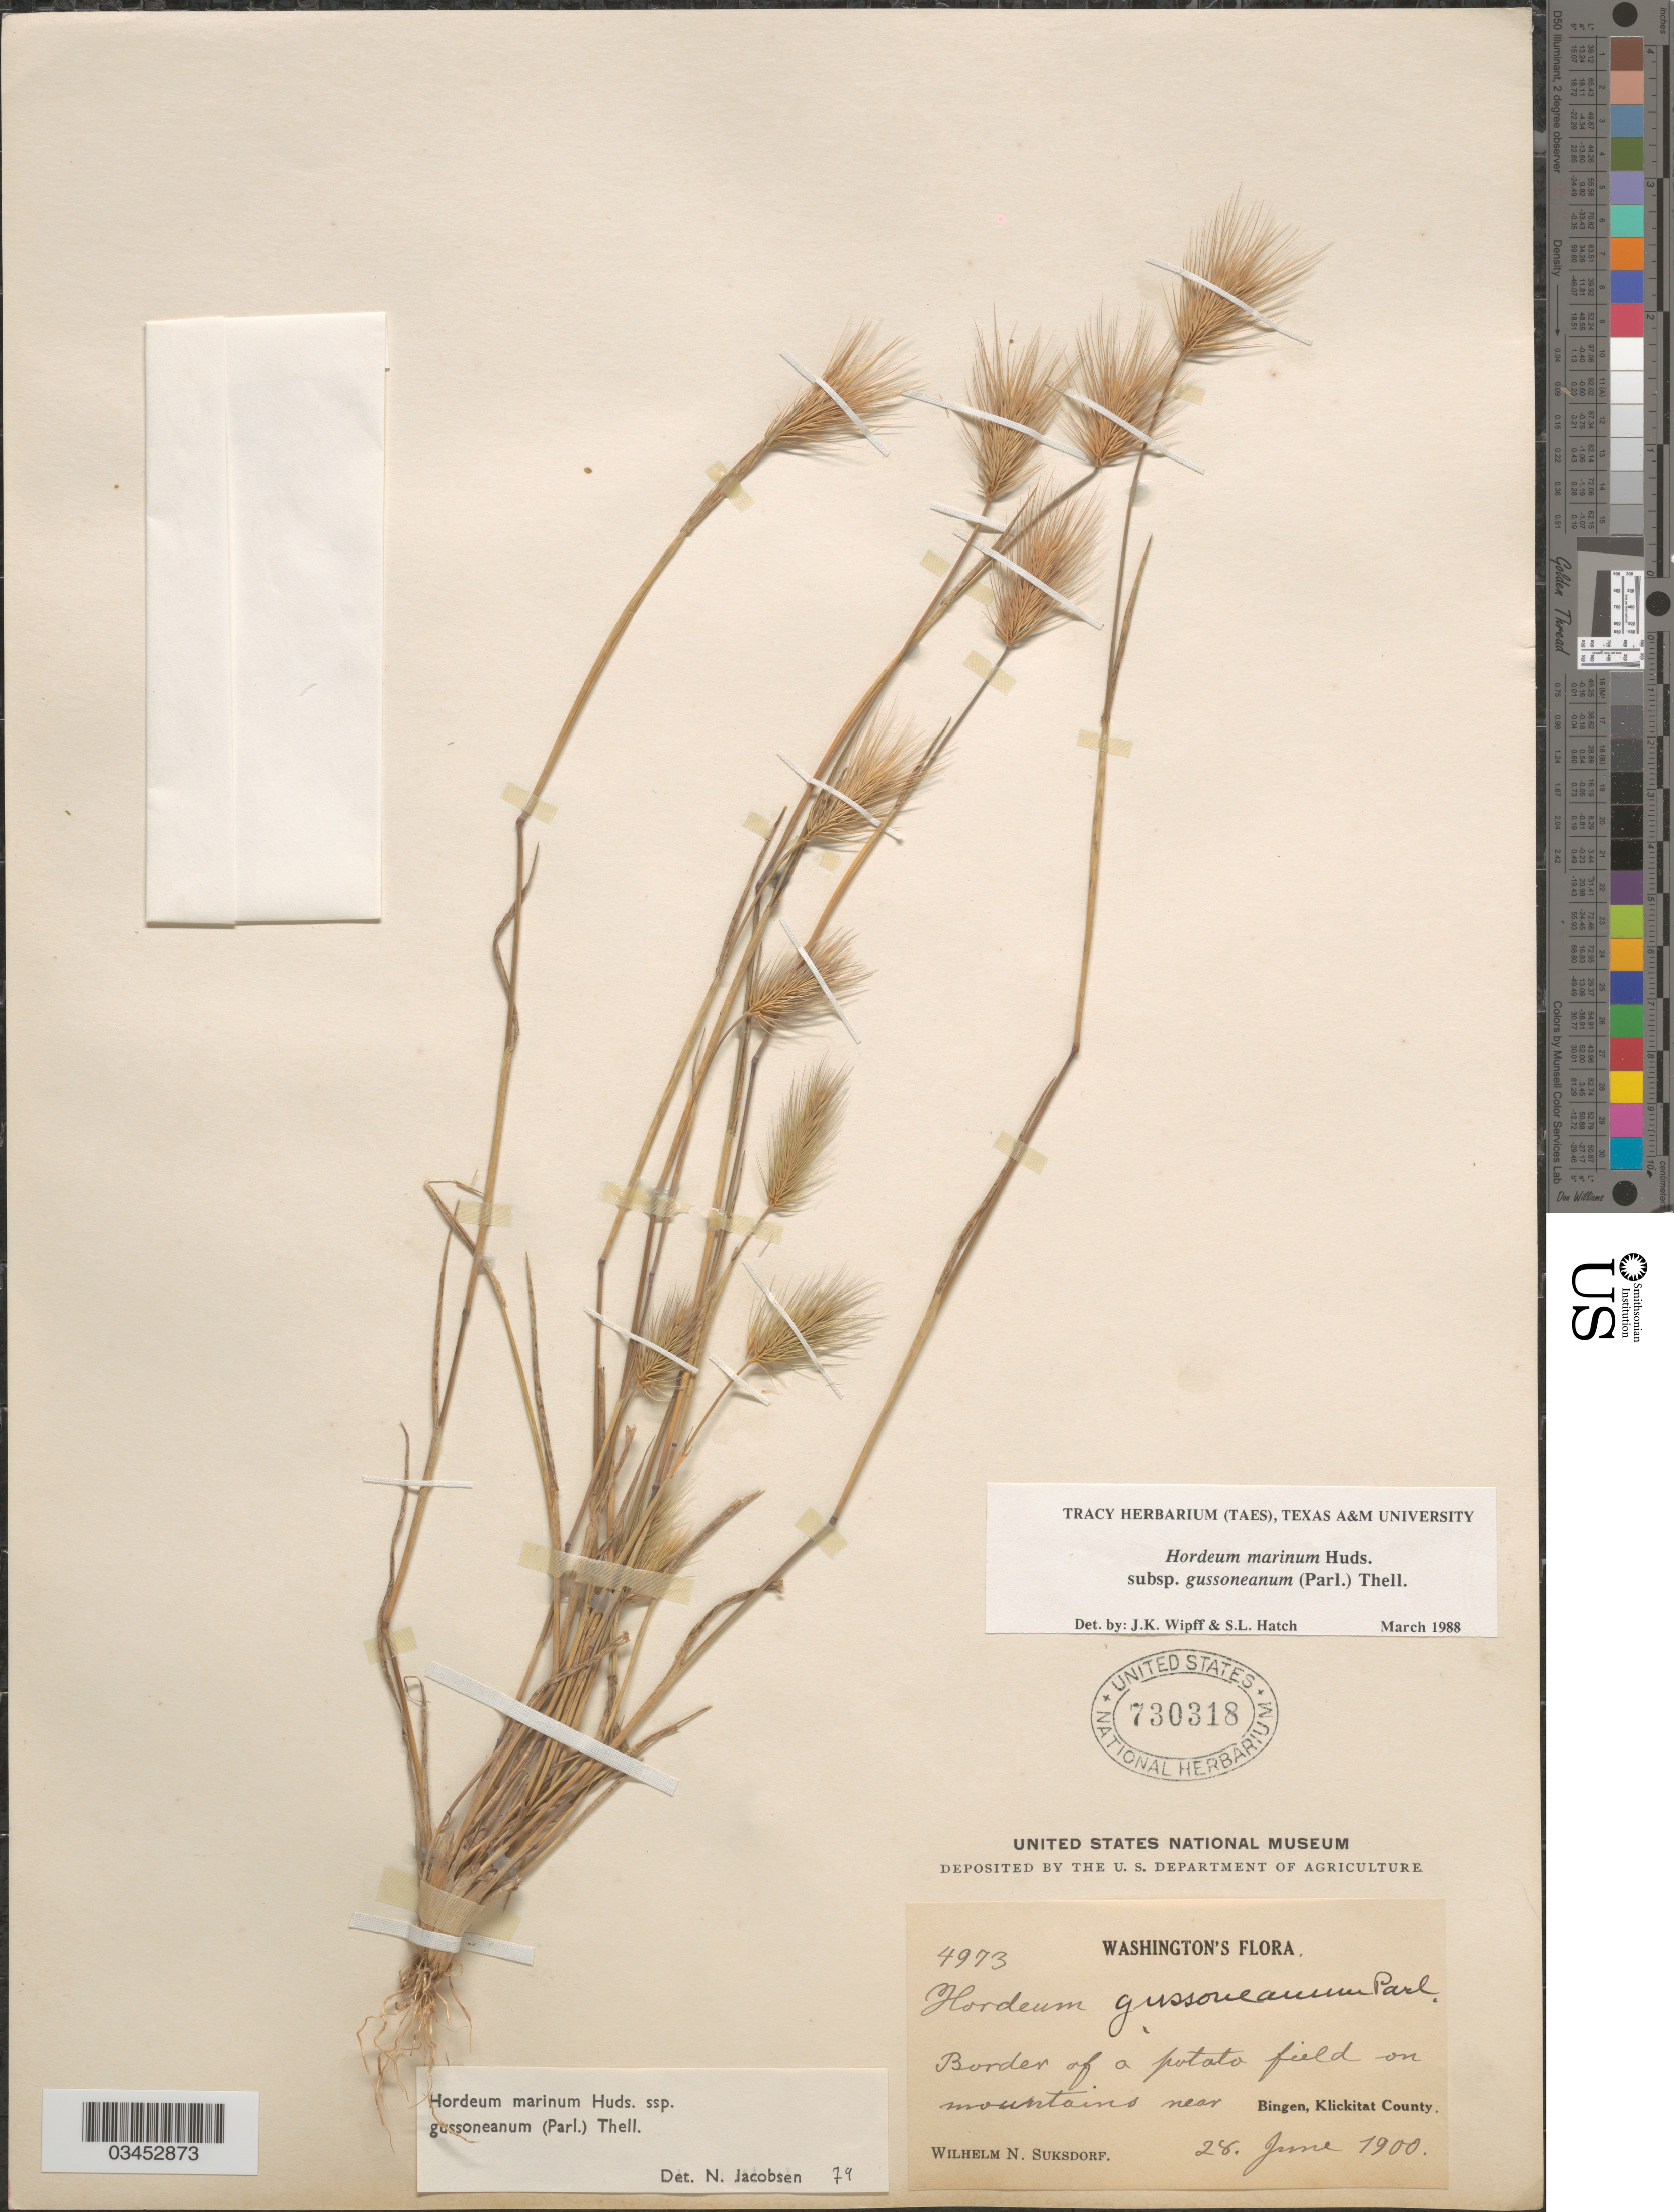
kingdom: Plantae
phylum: Tracheophyta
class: Liliopsida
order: Poales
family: Poaceae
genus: Hordeum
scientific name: Hordeum marinum subsp. gussoneanum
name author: (Parl.) Thell.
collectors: W. N. Suksdorf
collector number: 4973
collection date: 1900-06-28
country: United States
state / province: Washington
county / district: Klickitat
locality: Border of a potato field in mountains near Bingen, Klickitat County.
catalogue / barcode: US 730318